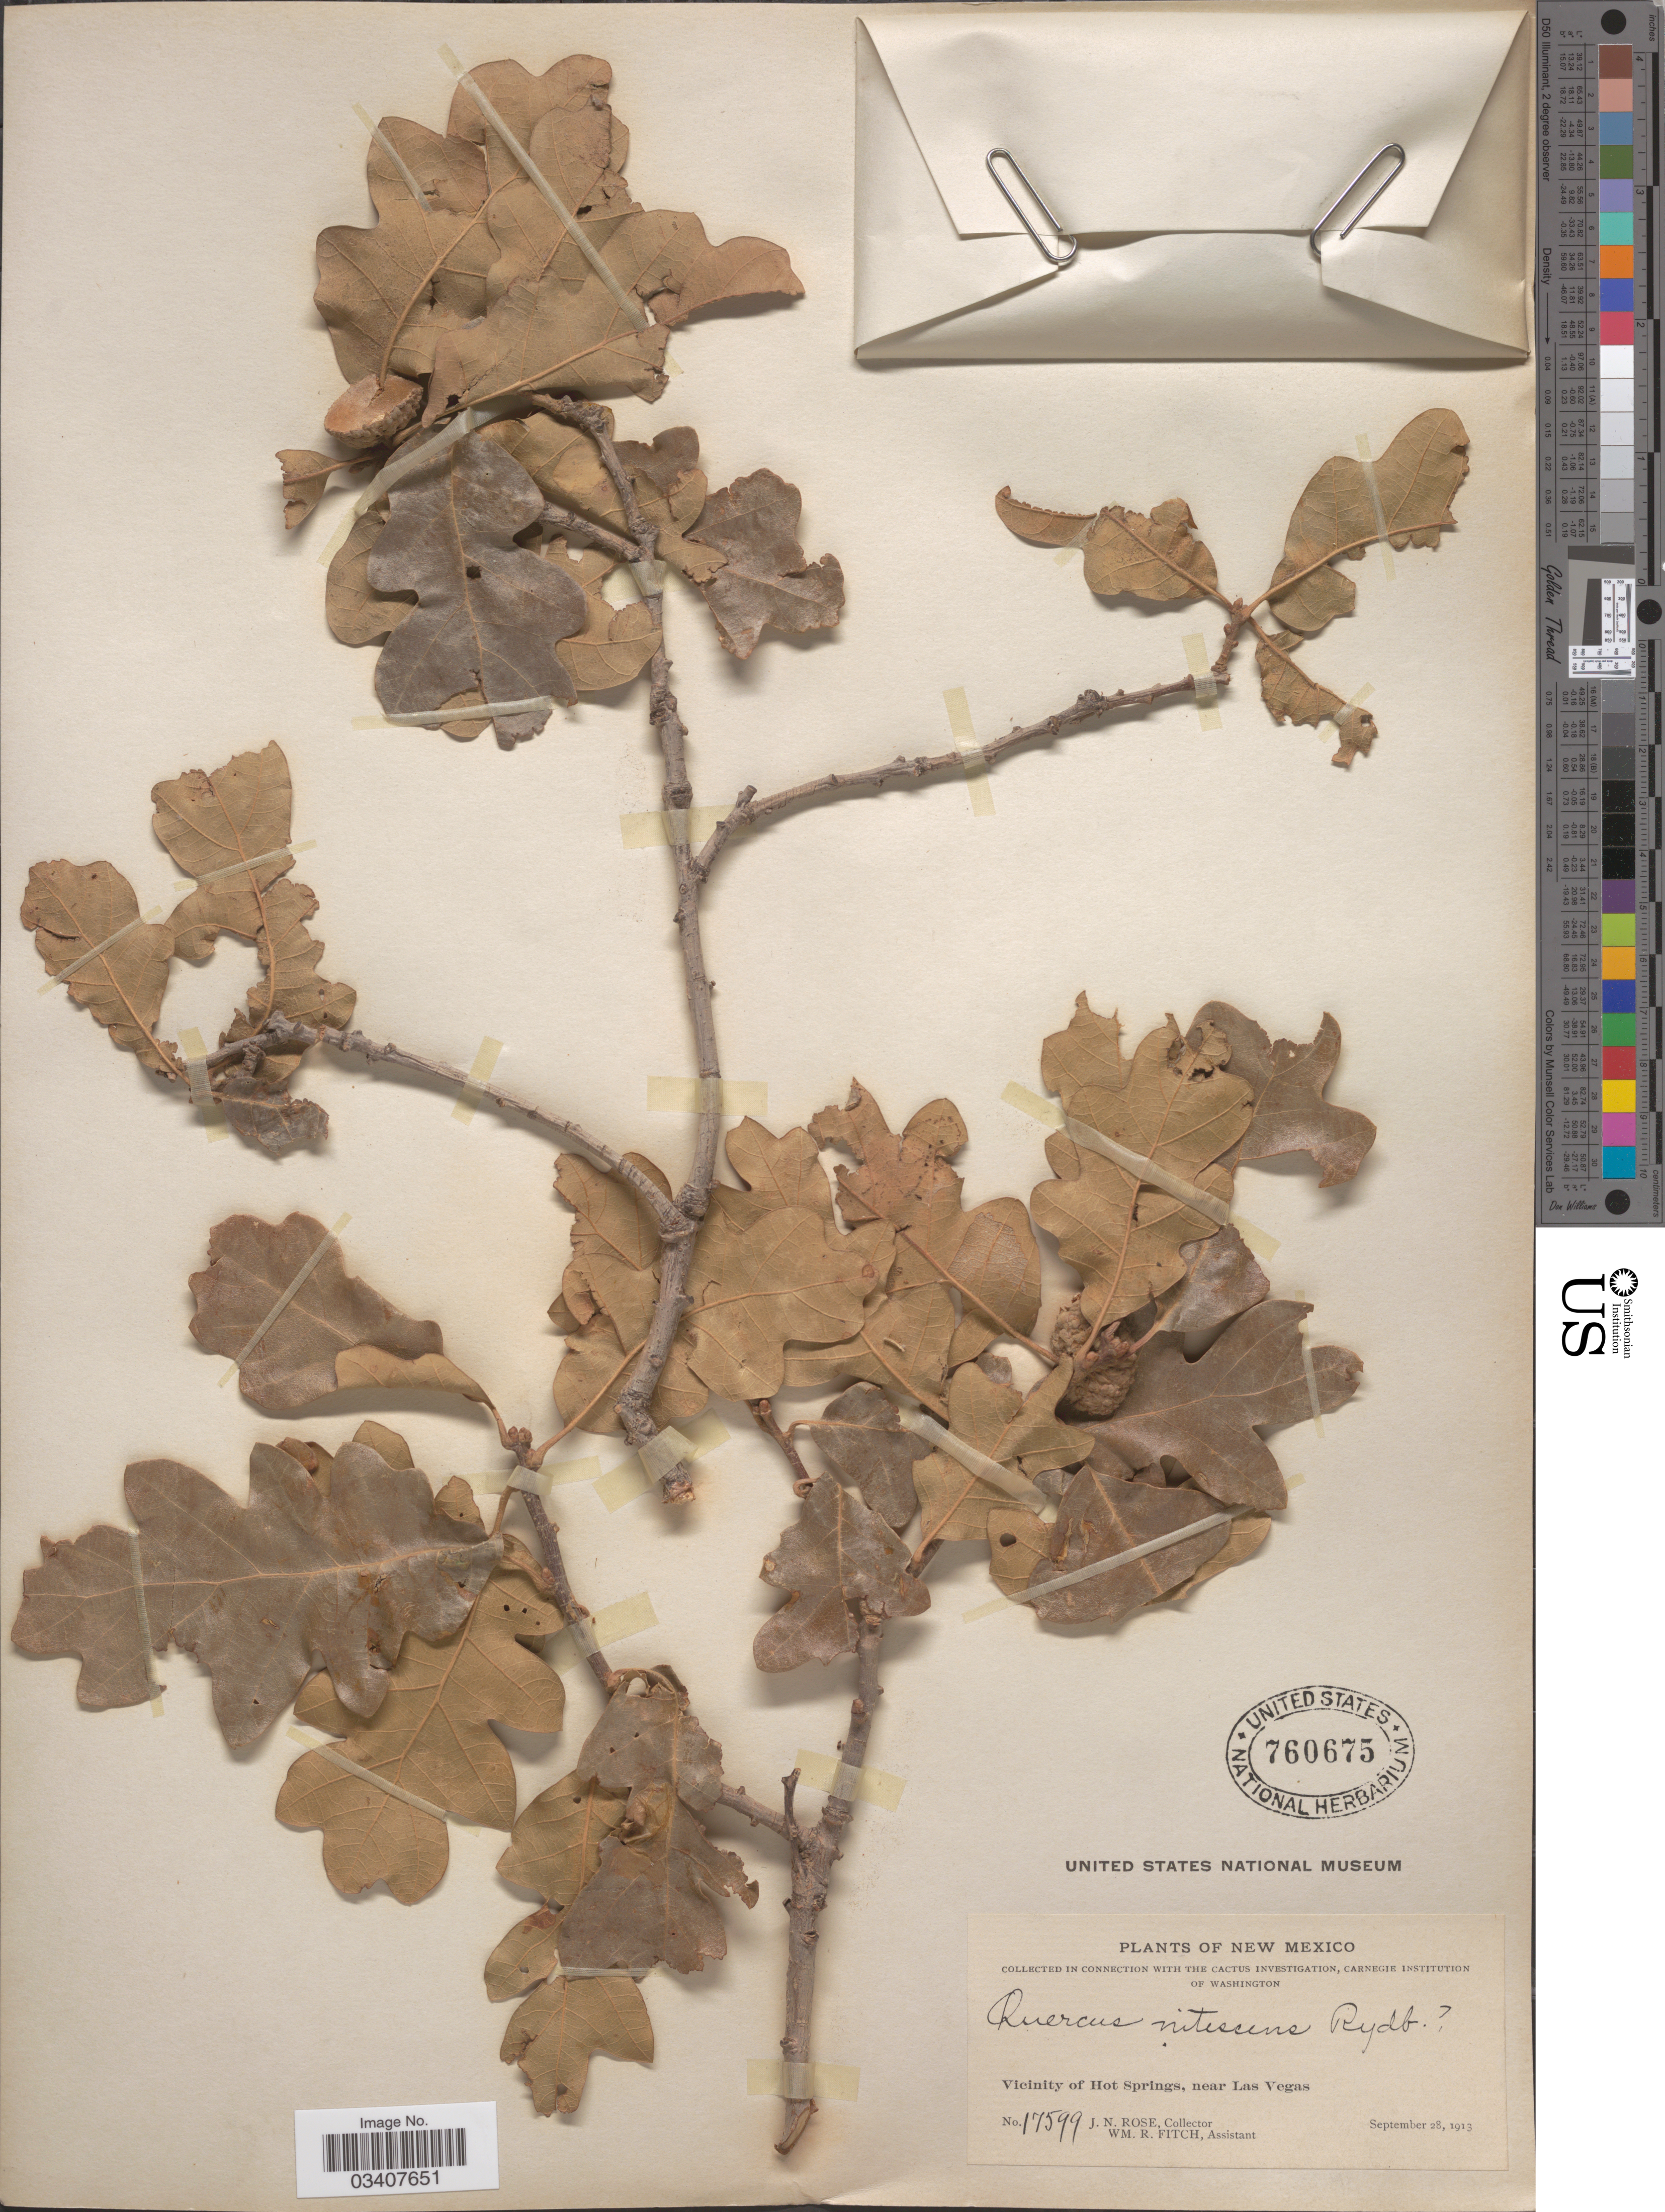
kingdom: Plantae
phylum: Tracheophyta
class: Magnoliopsida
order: Fagales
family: Fagaceae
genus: Quercus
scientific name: Quercus nitescens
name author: Rydb.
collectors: J. N. Rose & W. R. Fitch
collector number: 17599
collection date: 1913-09-28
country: United States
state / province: New Mexico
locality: Vicinity of Hot Springs, near Las Vegas.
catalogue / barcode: US 760675